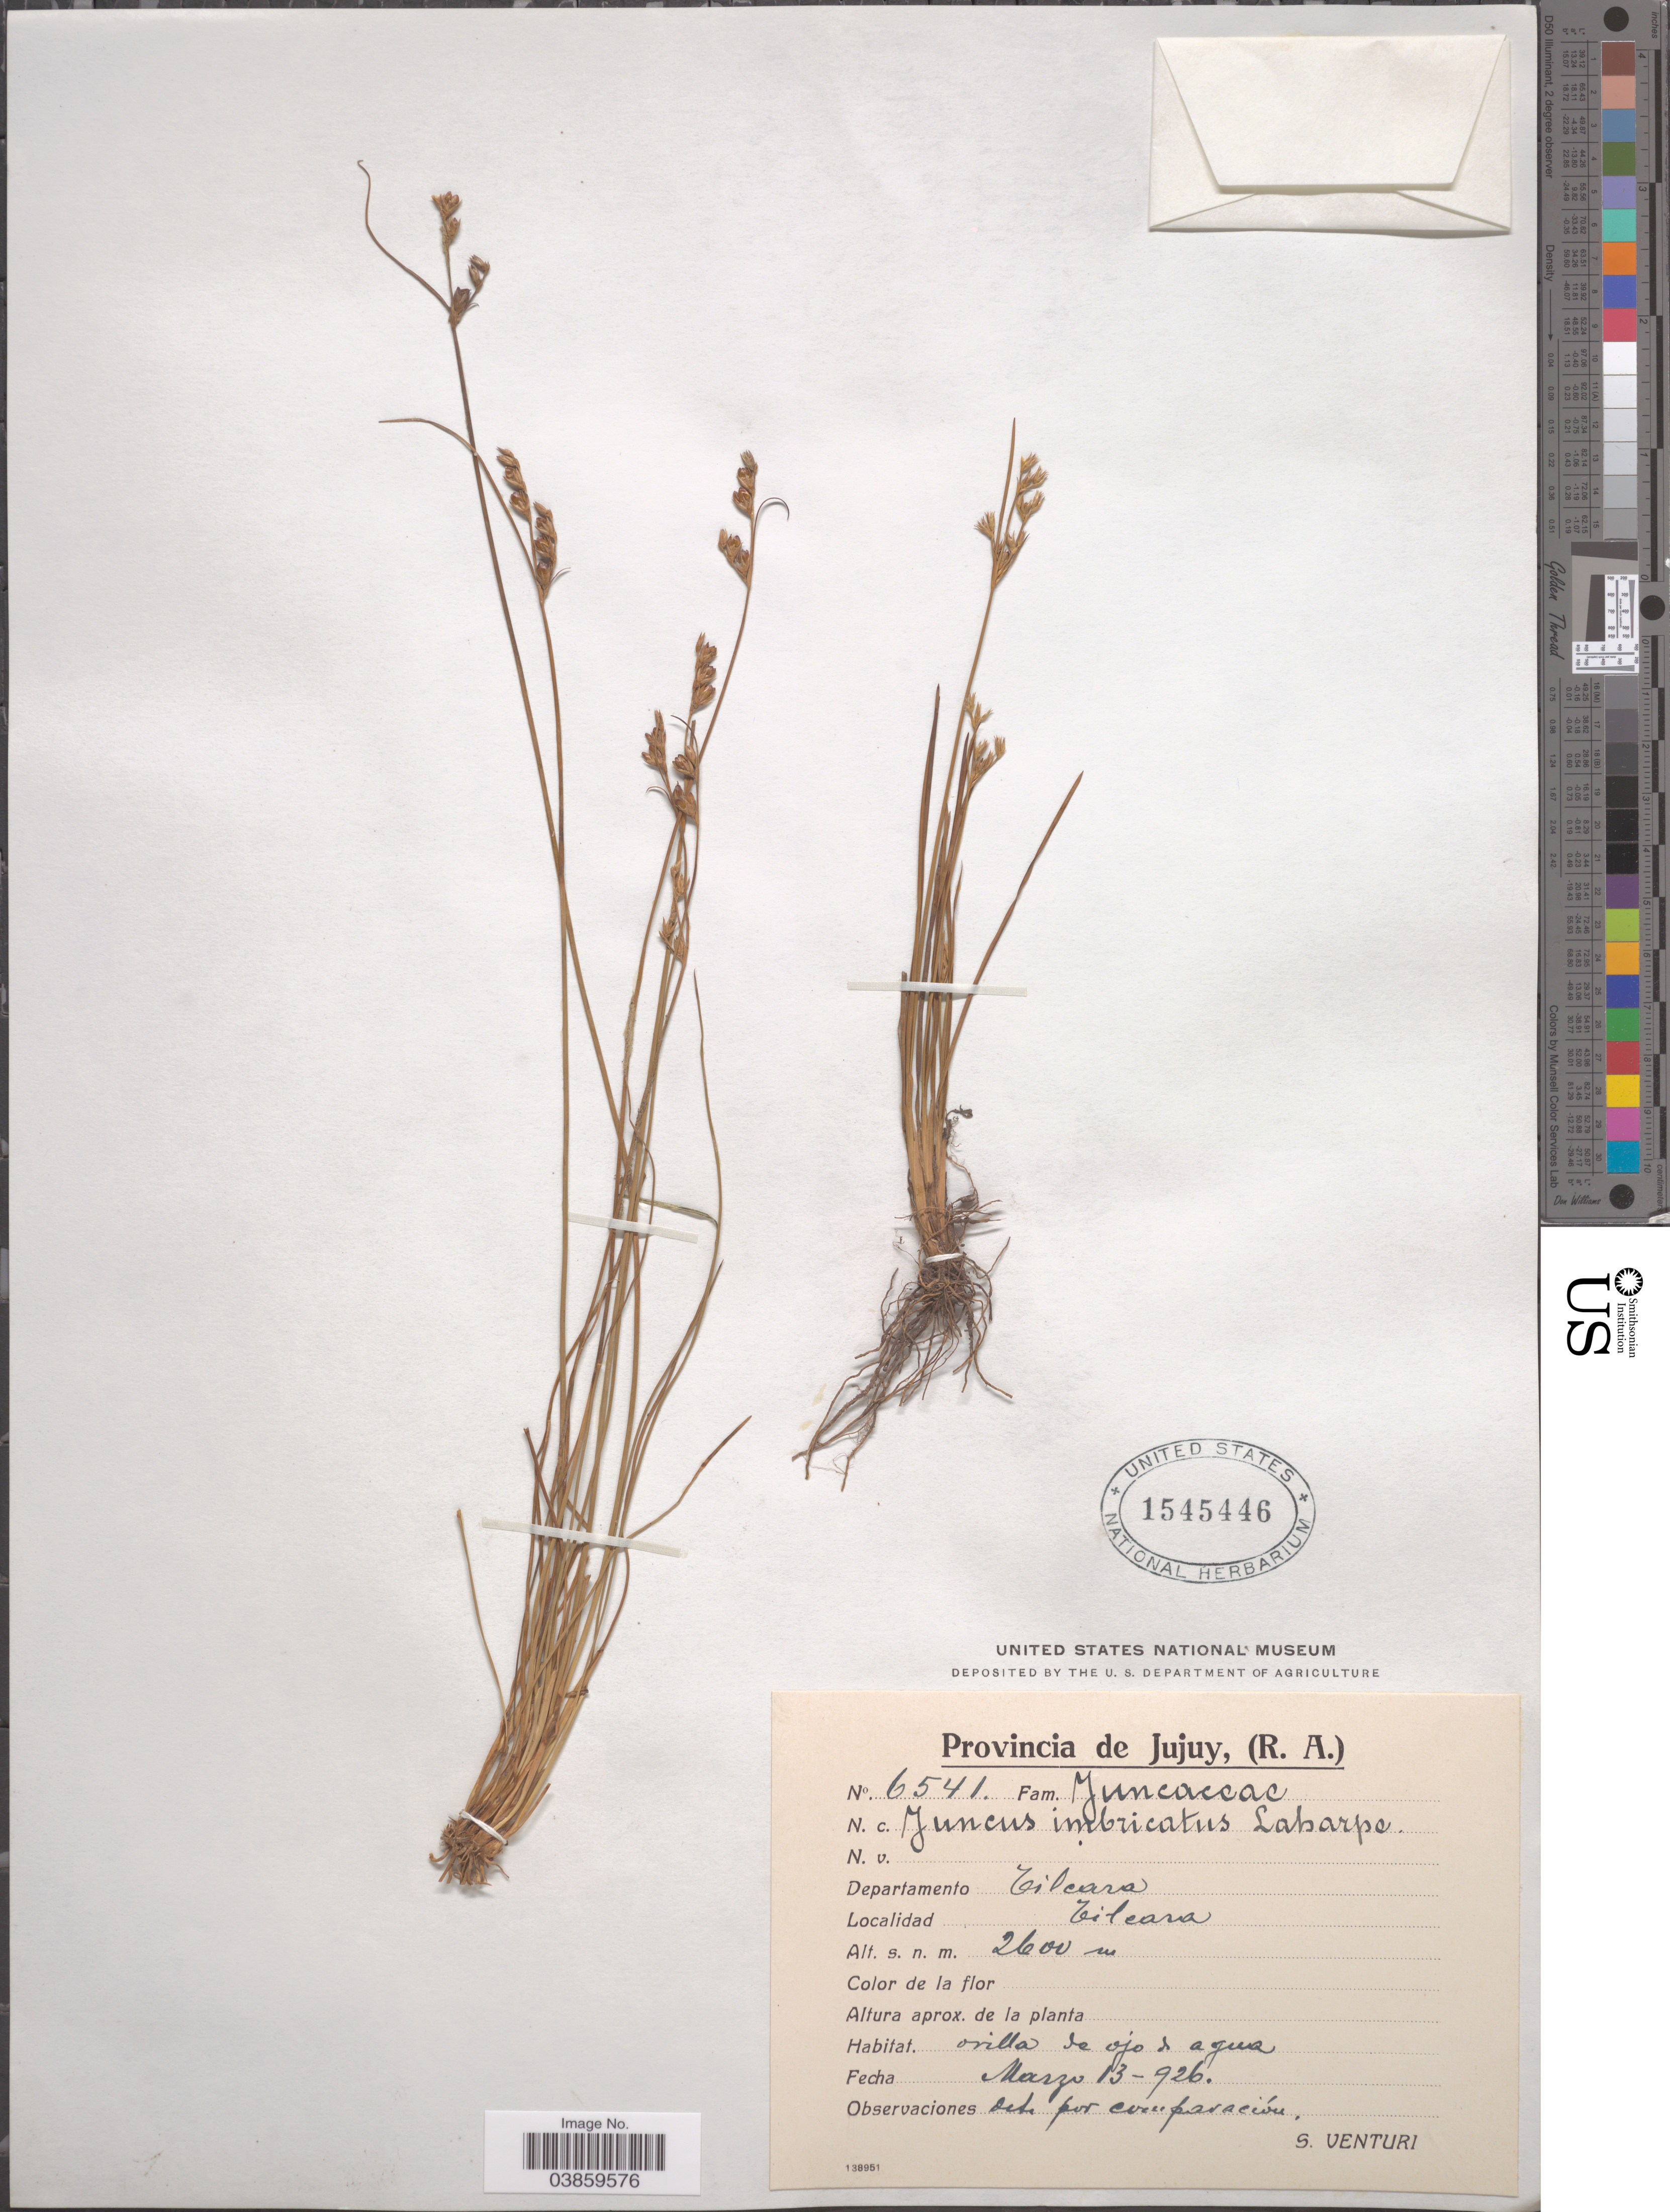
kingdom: Plantae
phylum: Tracheophyta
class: Liliopsida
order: Poales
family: Juncaceae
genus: Juncus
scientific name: Juncus imbricatus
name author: Laharpe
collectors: S. Venturi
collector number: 6541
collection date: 1926-03-13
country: Argentina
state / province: Jujuy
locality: Departamento Tilcara. Tilcara.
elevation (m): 2600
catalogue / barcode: US 1545446